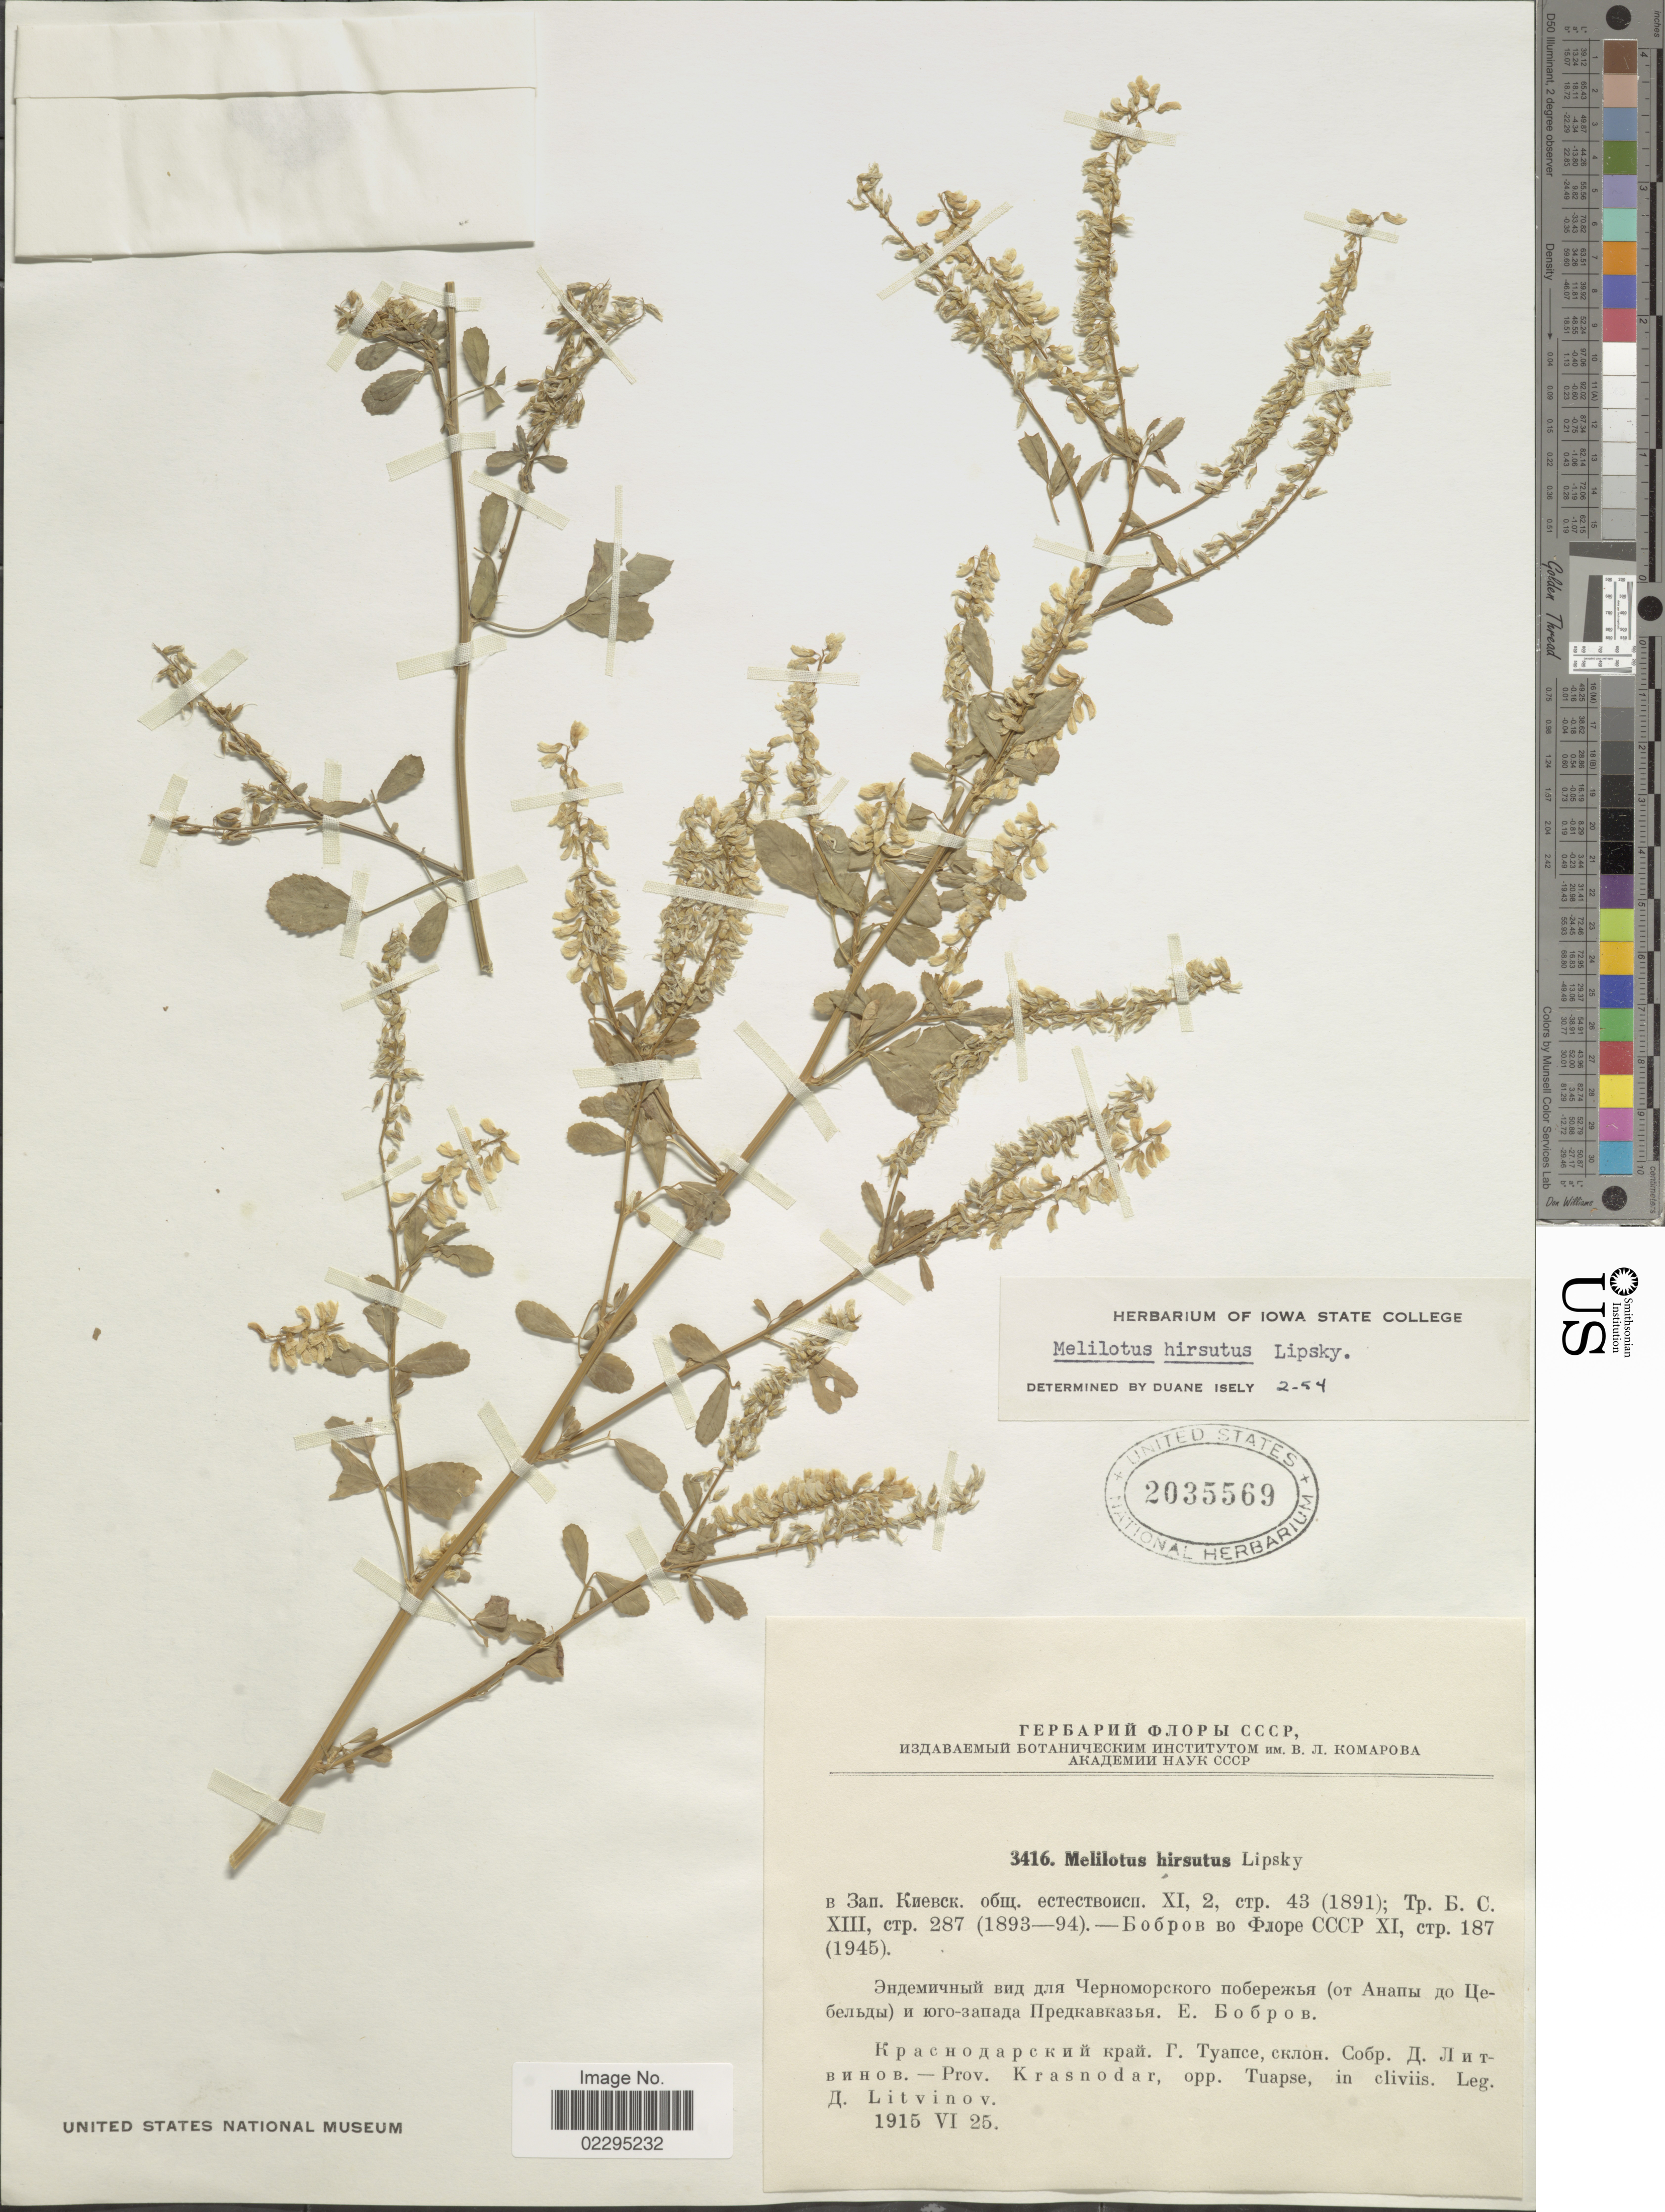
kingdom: Plantae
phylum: Tracheophyta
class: Magnoliopsida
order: Fabales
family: Fabaceae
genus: Melilotus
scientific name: Melilotus hirsutus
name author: Lipsky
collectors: D. Litvinov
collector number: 3416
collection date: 1915-06-25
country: Russian Federation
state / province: Krasnodar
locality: Prov. Krasnodar, opp.Tuapse, in cliviis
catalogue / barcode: US 2035569